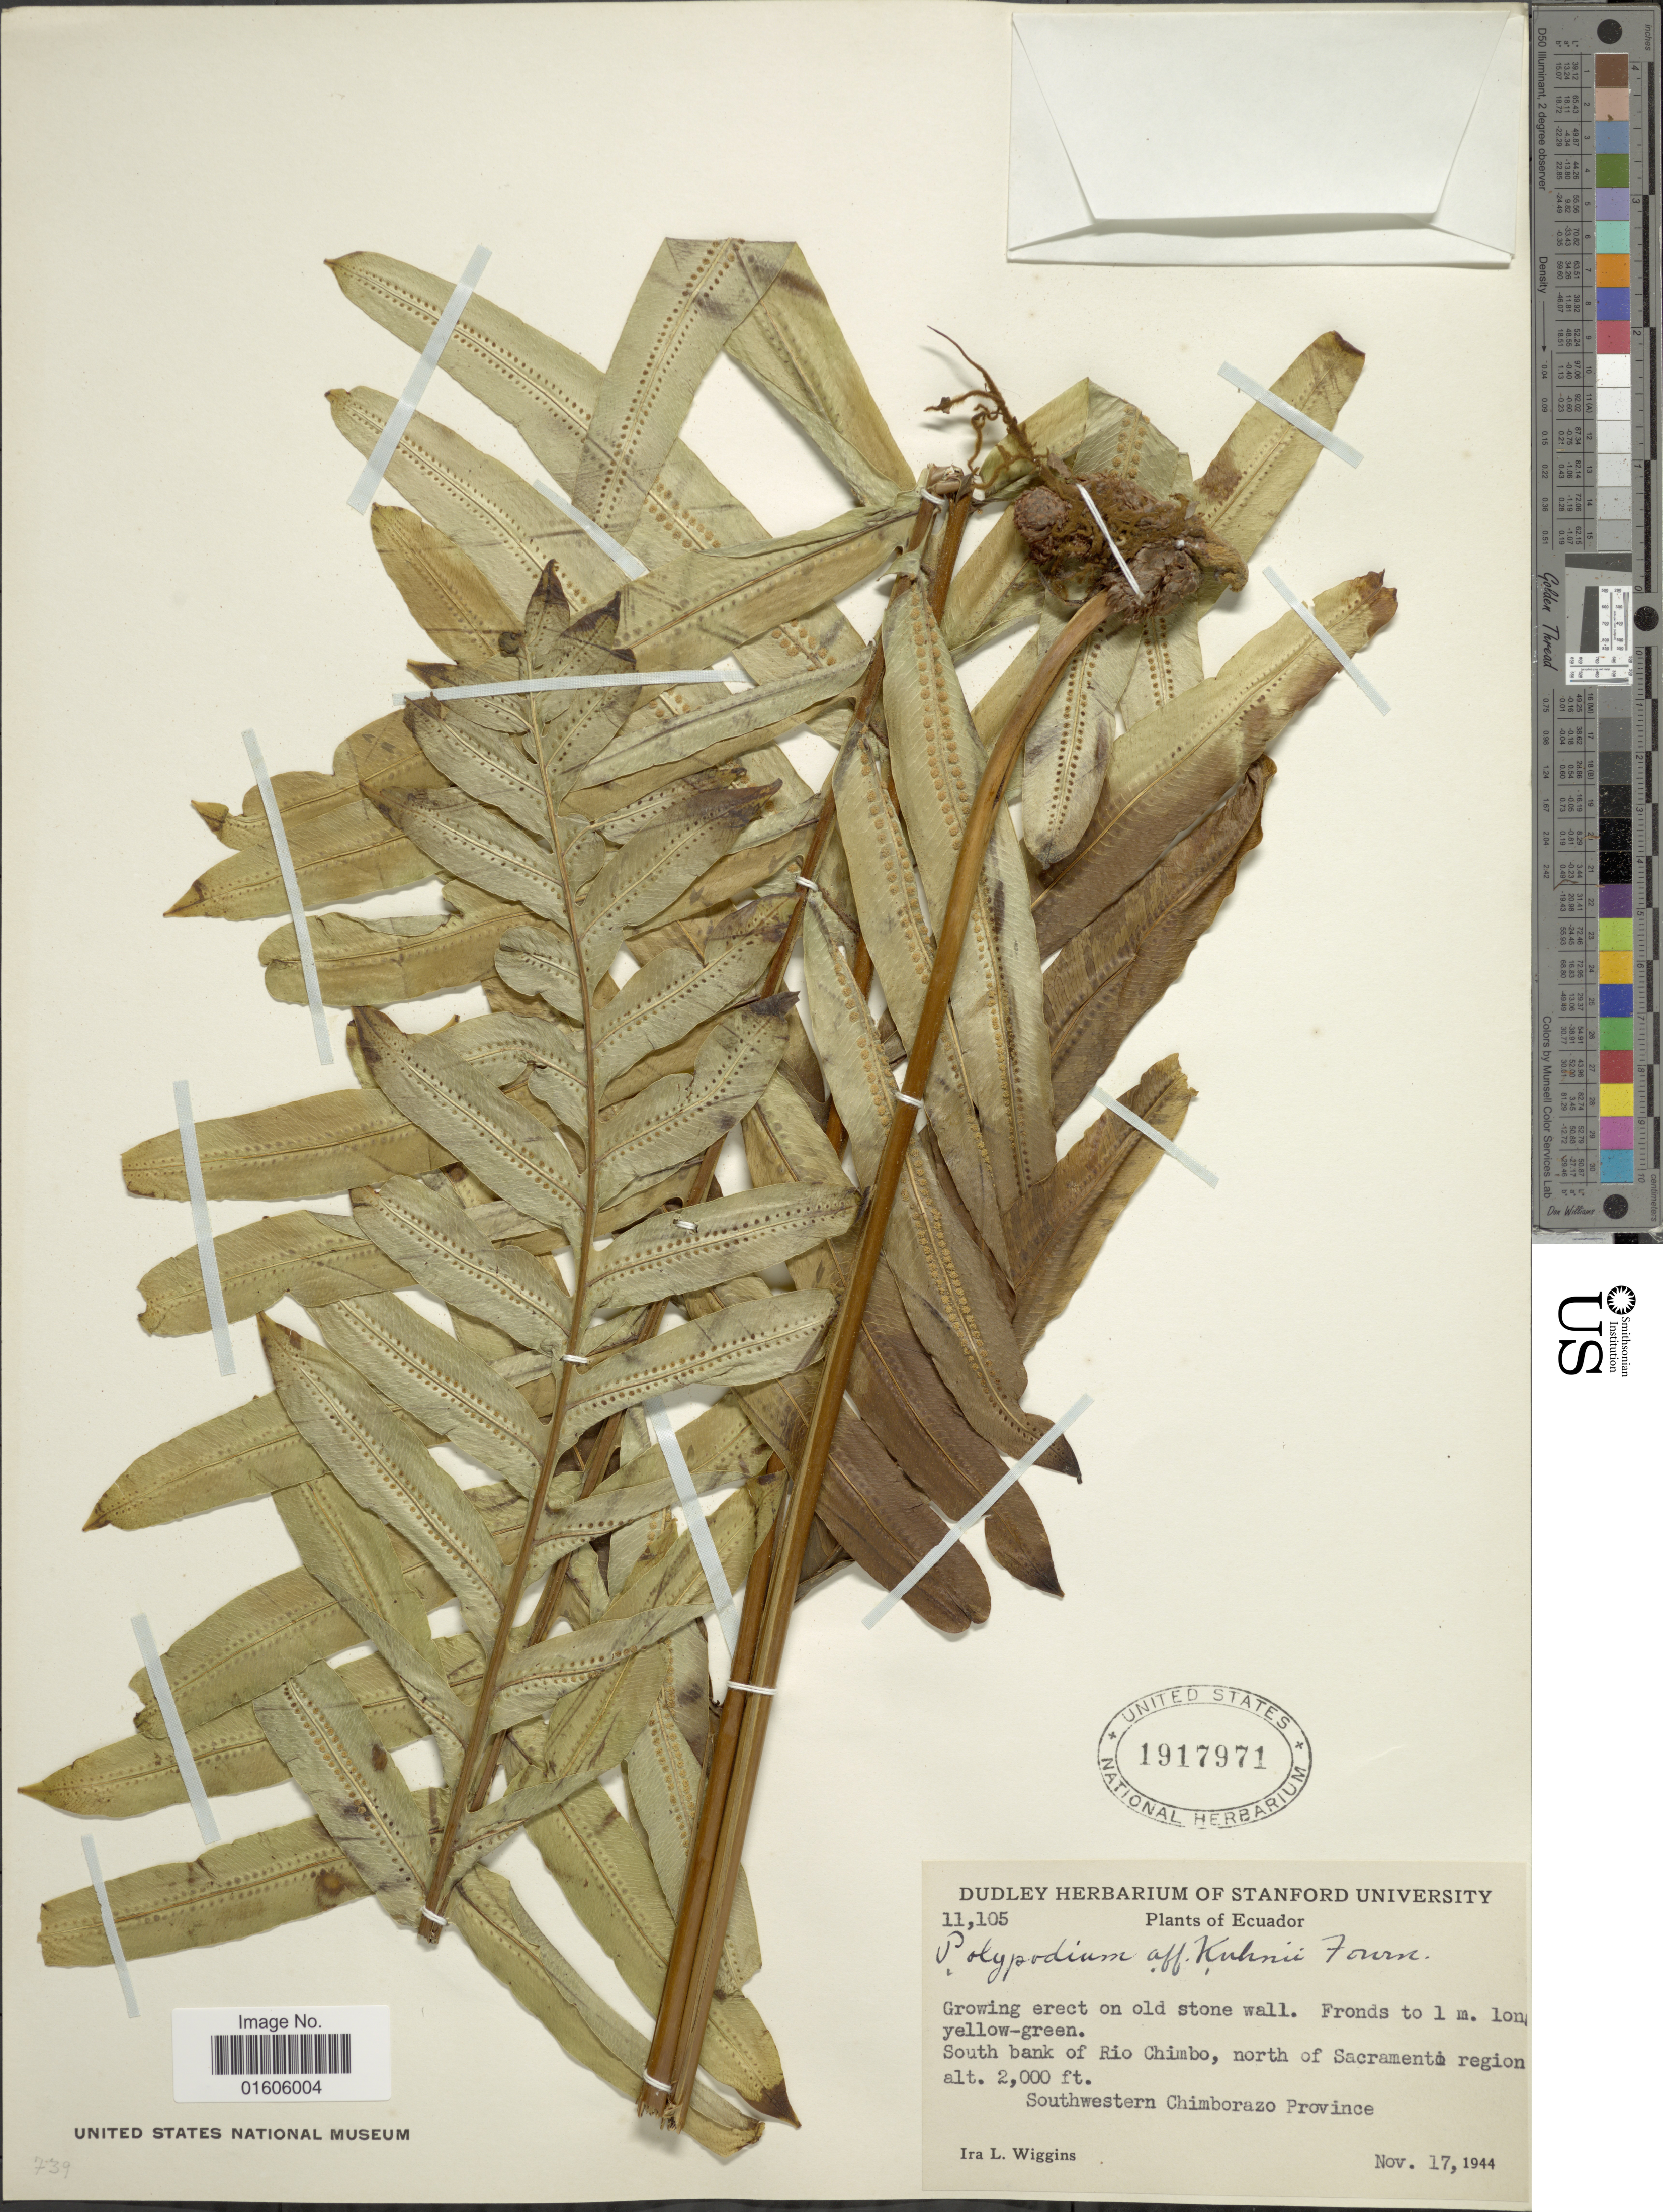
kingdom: Plantae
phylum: Tracheophyta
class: Polypodiopsida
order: Polypodiales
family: Polypodiaceae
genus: Serpocaulon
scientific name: Serpocaulon attenuatum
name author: (Humb. & Bonpl. ex Willd.) A.R. Sm.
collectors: I. L. Wiggins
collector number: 11105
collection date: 1944-11-17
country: Ecuador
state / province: Chimborazo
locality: South bank of Rio Chimbo, north of Sacramento region. Southwestern Chimborazo Province.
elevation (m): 610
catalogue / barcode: US 1917971